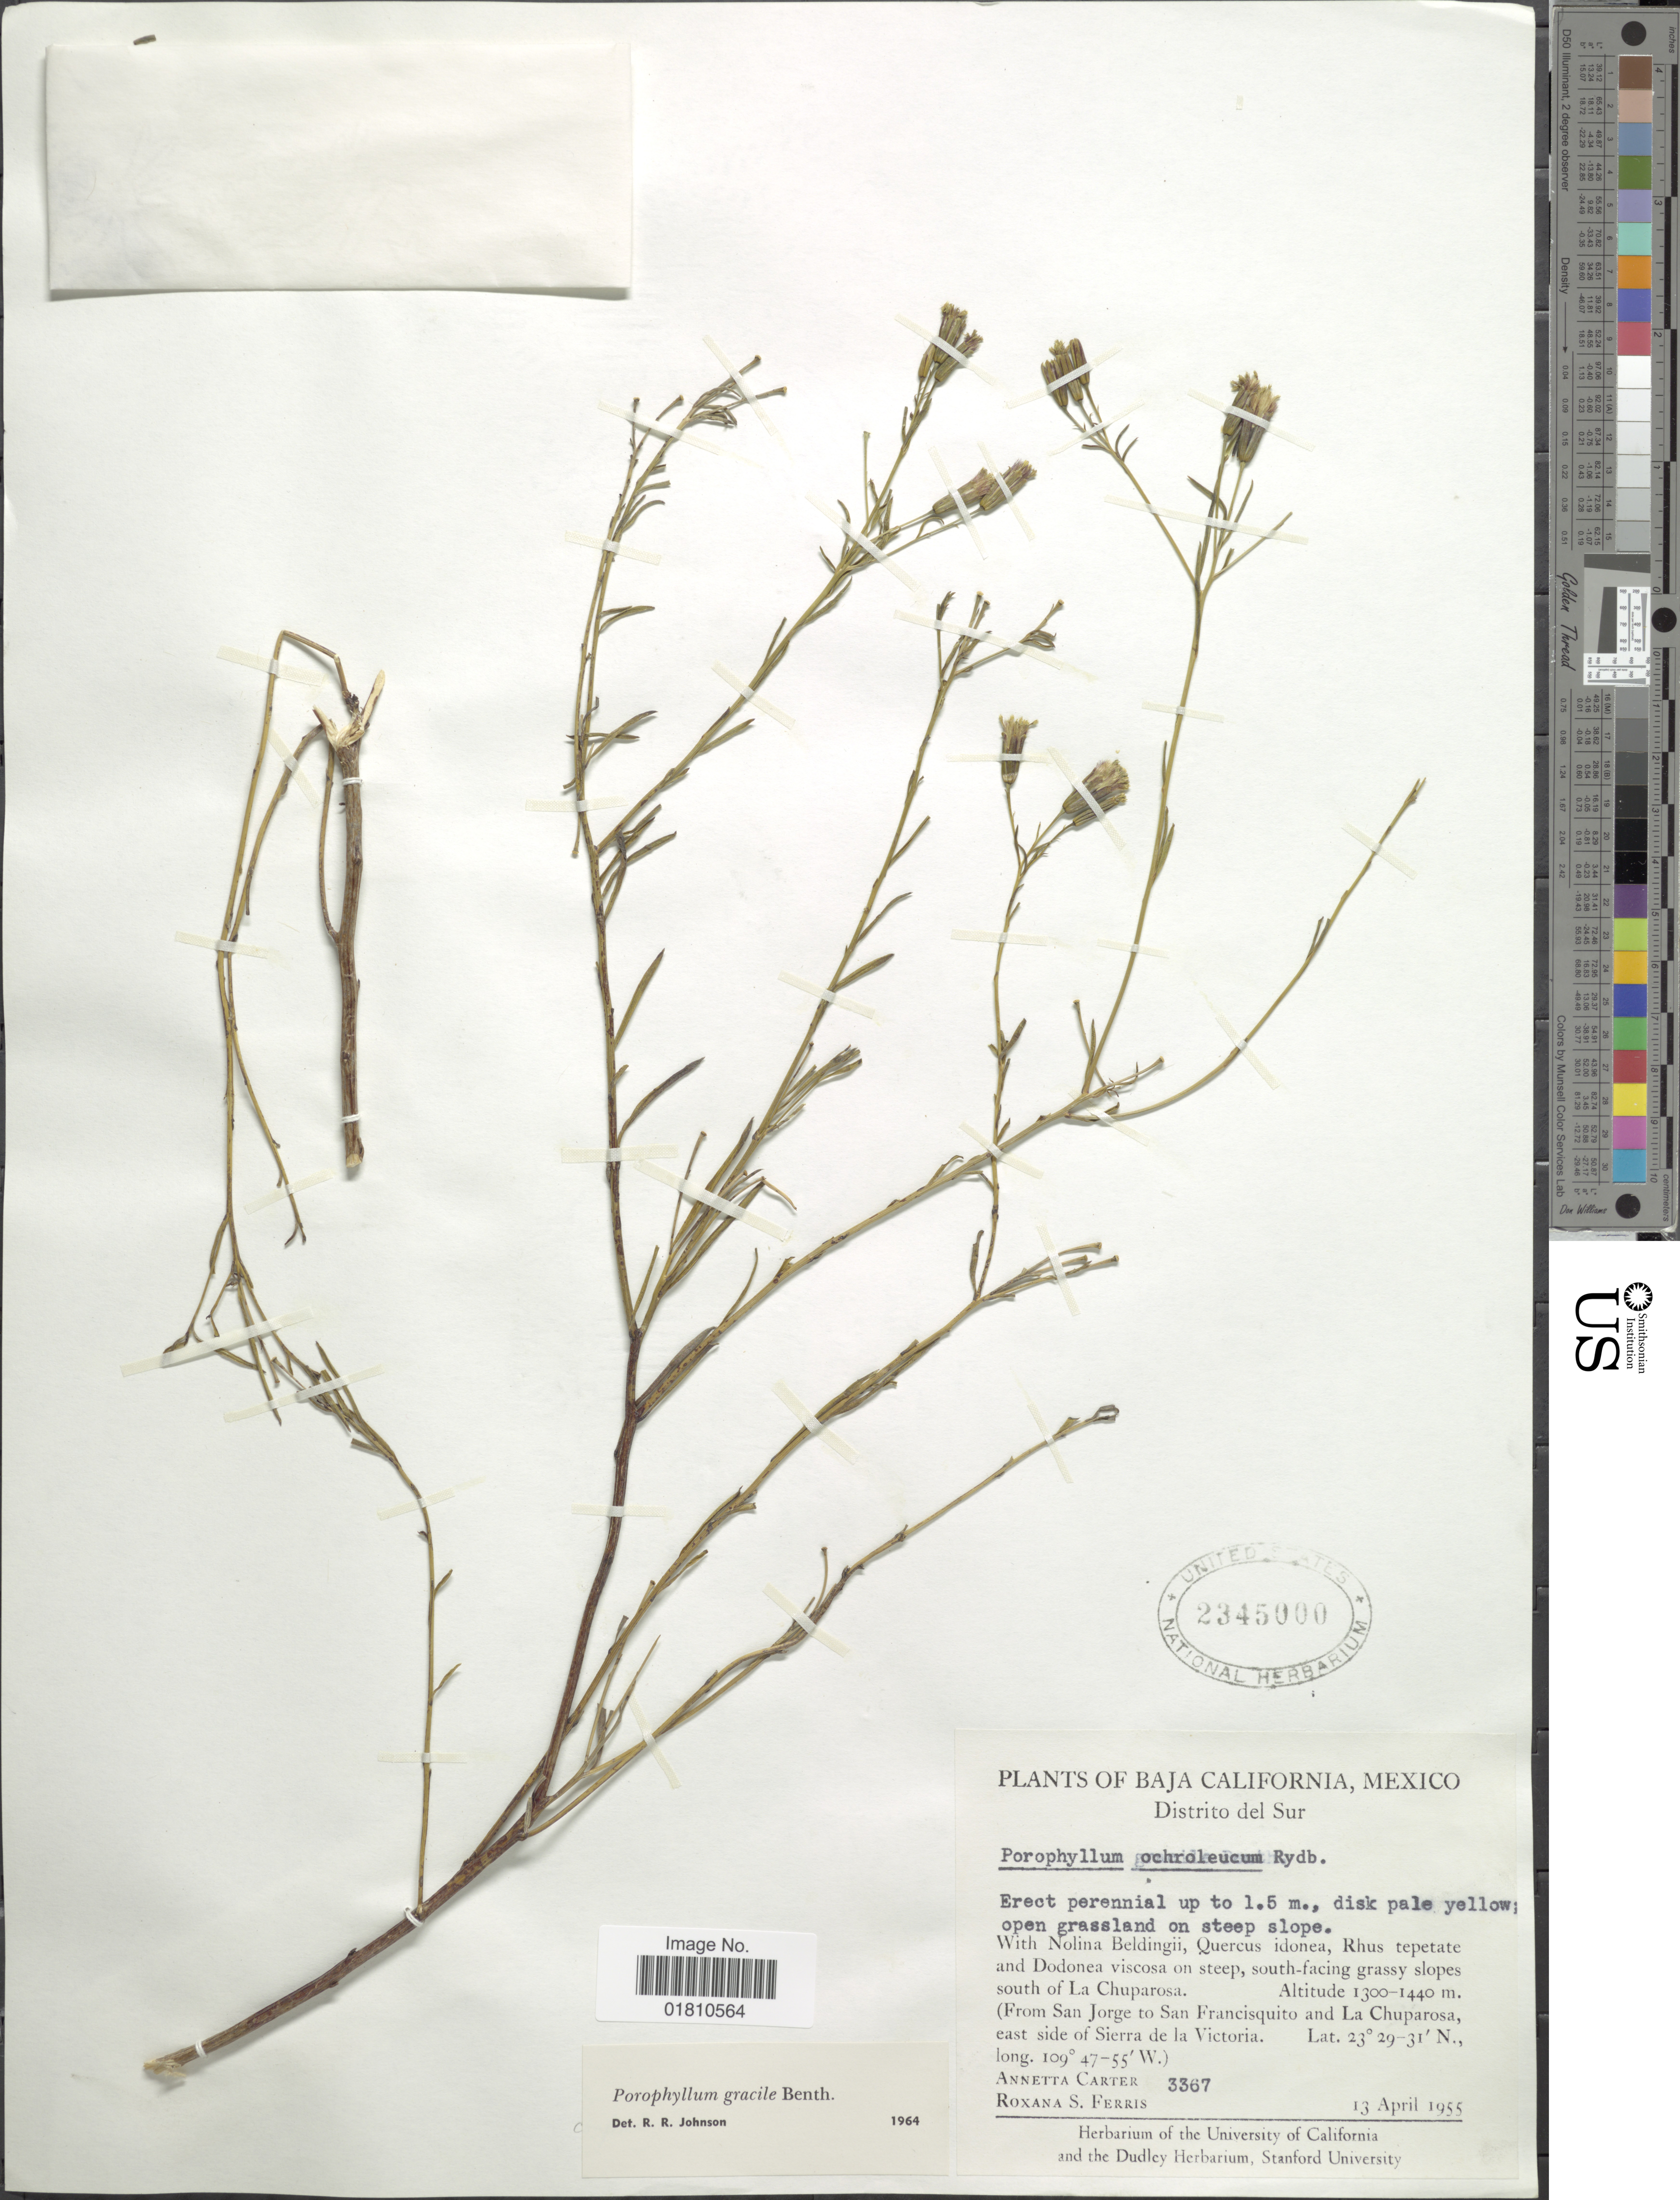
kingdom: Plantae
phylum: Tracheophyta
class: Magnoliopsida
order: Asterales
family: Asteraceae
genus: Porophyllum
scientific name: Porophyllum gracile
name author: Benth.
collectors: A. Carter & R. S. Ferris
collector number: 3367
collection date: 1955-04-13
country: Mexico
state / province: Baja California Sur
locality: Distrito del Sur, open grassland on steep slope, (from San Jorge to San Francisquito and La Chuparosa, east side of Sierra de la Victoria.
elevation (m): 1300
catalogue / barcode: US 2345000